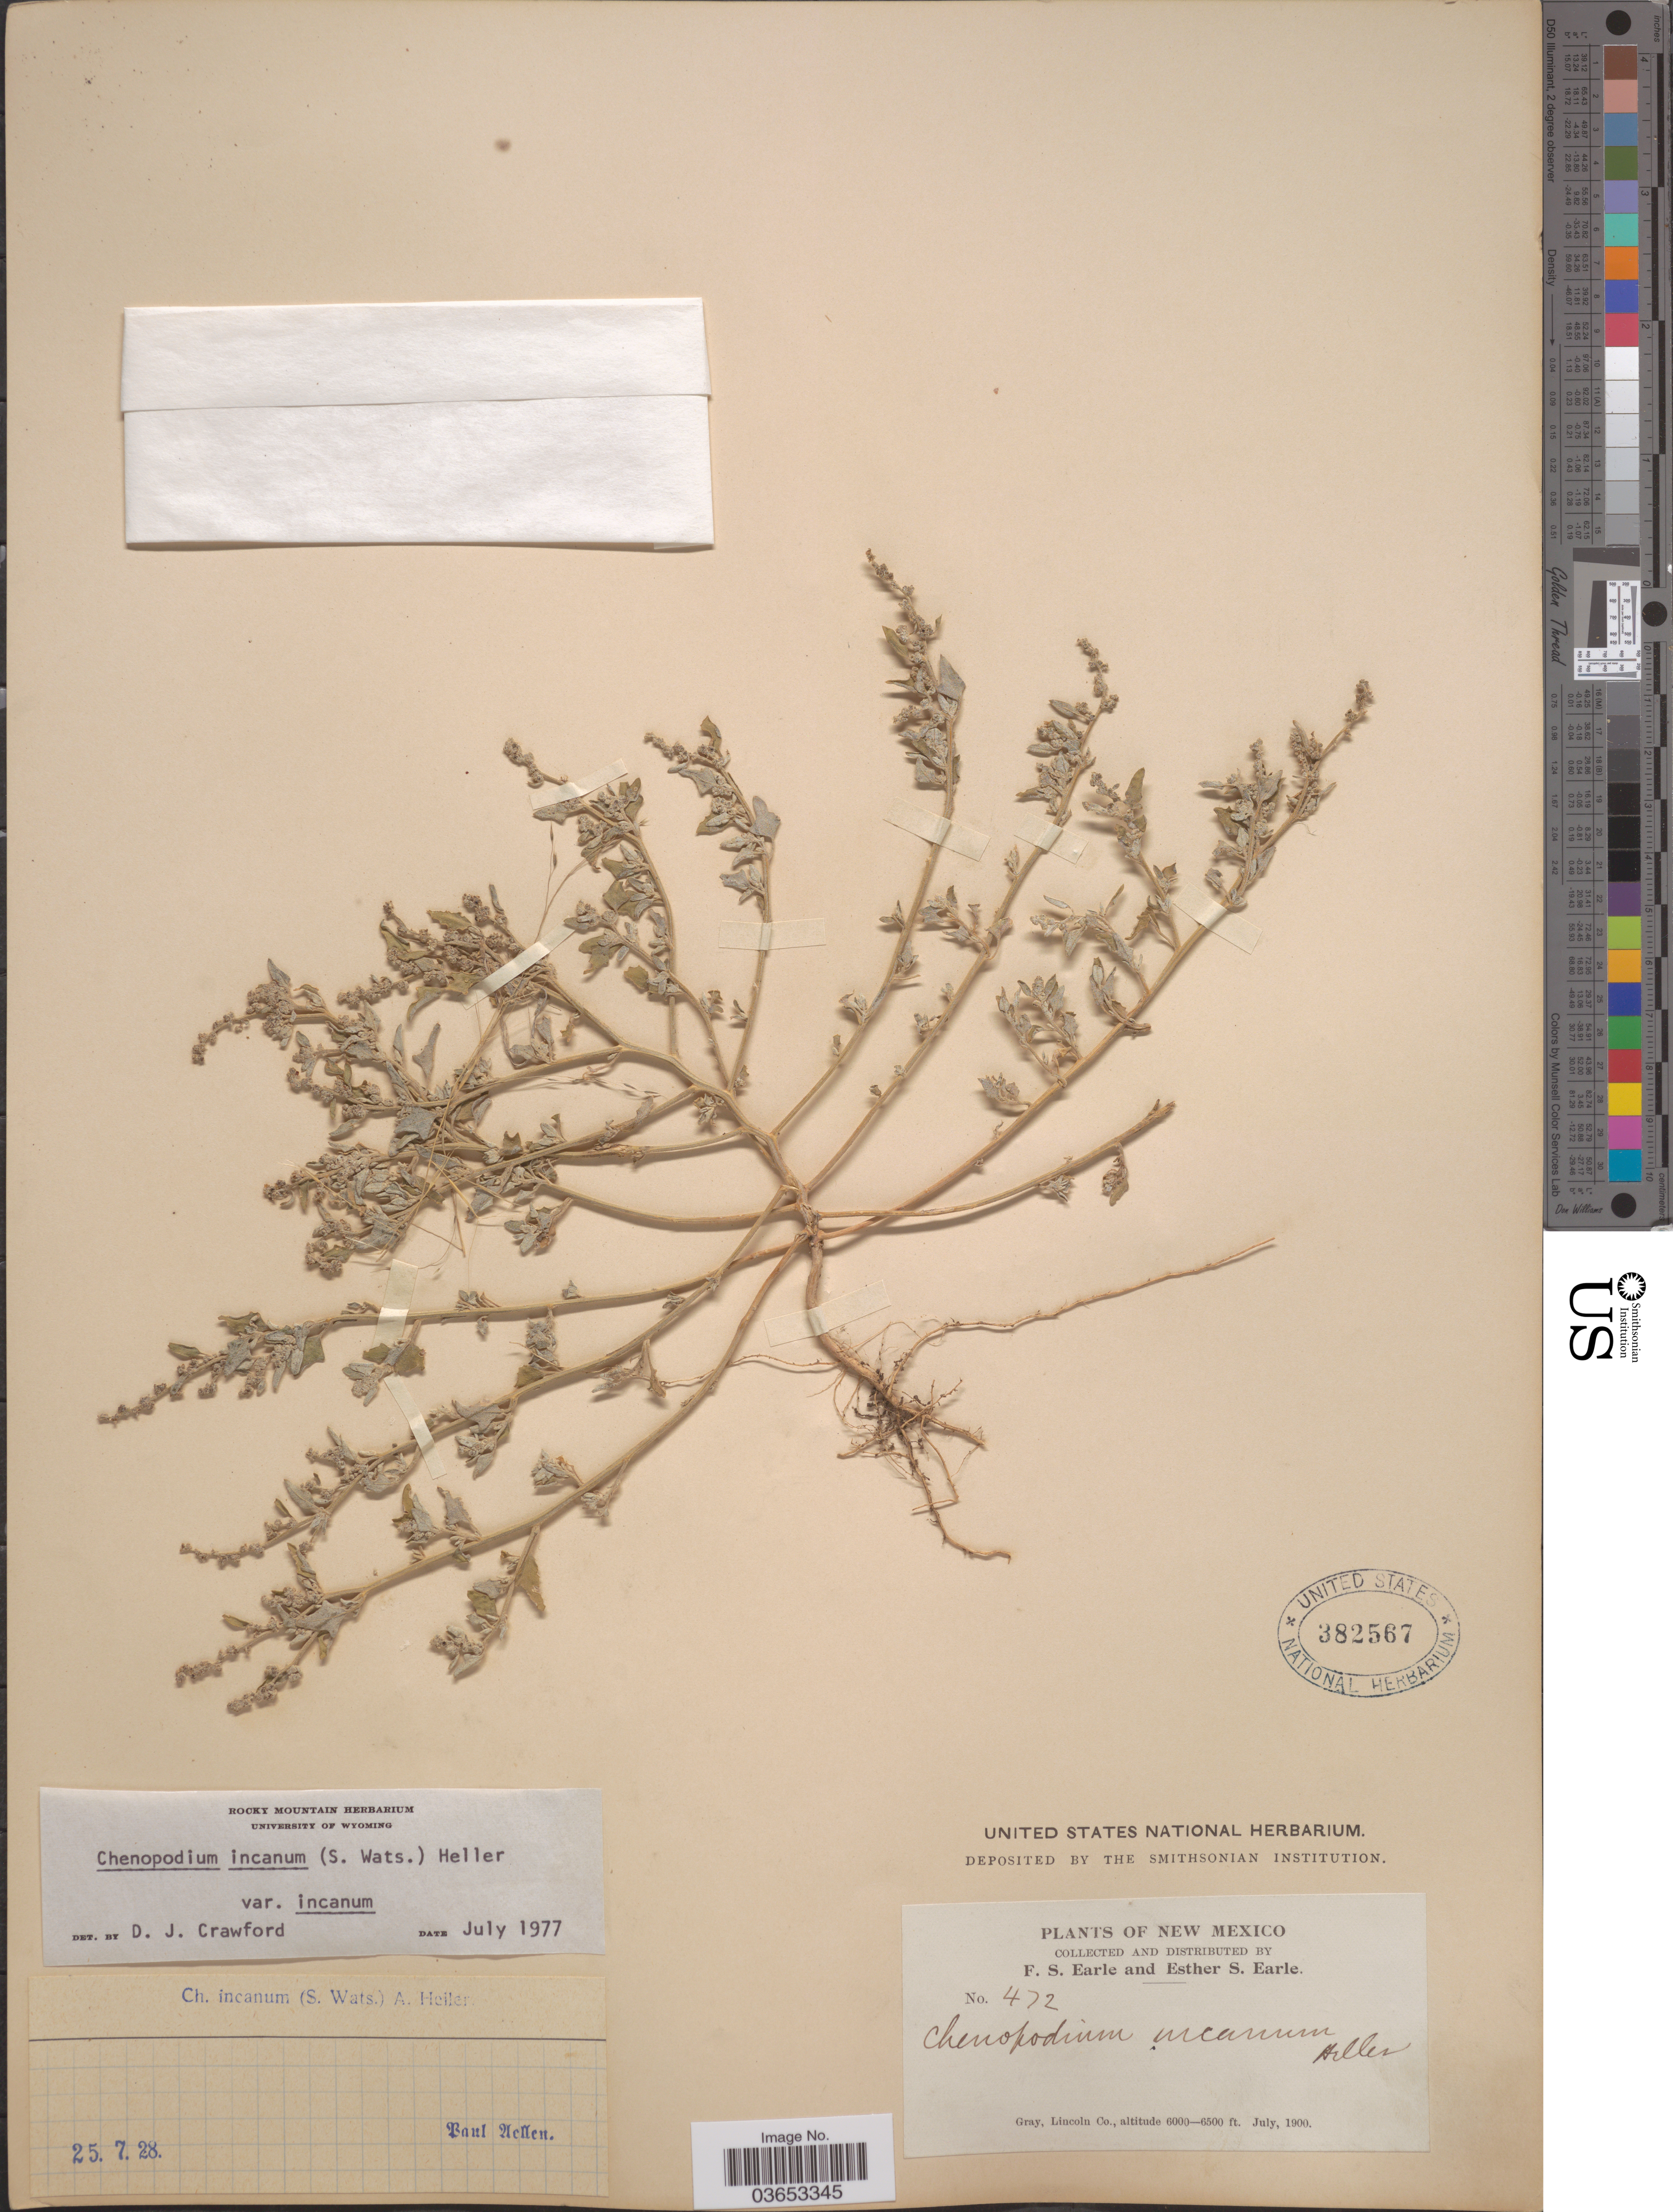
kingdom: Plantae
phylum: Tracheophyta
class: Magnoliopsida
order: Caryophyllales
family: Amaranthaceae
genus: Chenopodium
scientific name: Chenopodium incanum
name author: (S. Watson) A. Heller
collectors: F. S. Earle & E. S. Earle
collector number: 472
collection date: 1900-07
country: United States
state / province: New Mexico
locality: Gray, Lincoln Co.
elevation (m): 1829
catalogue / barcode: US 382567